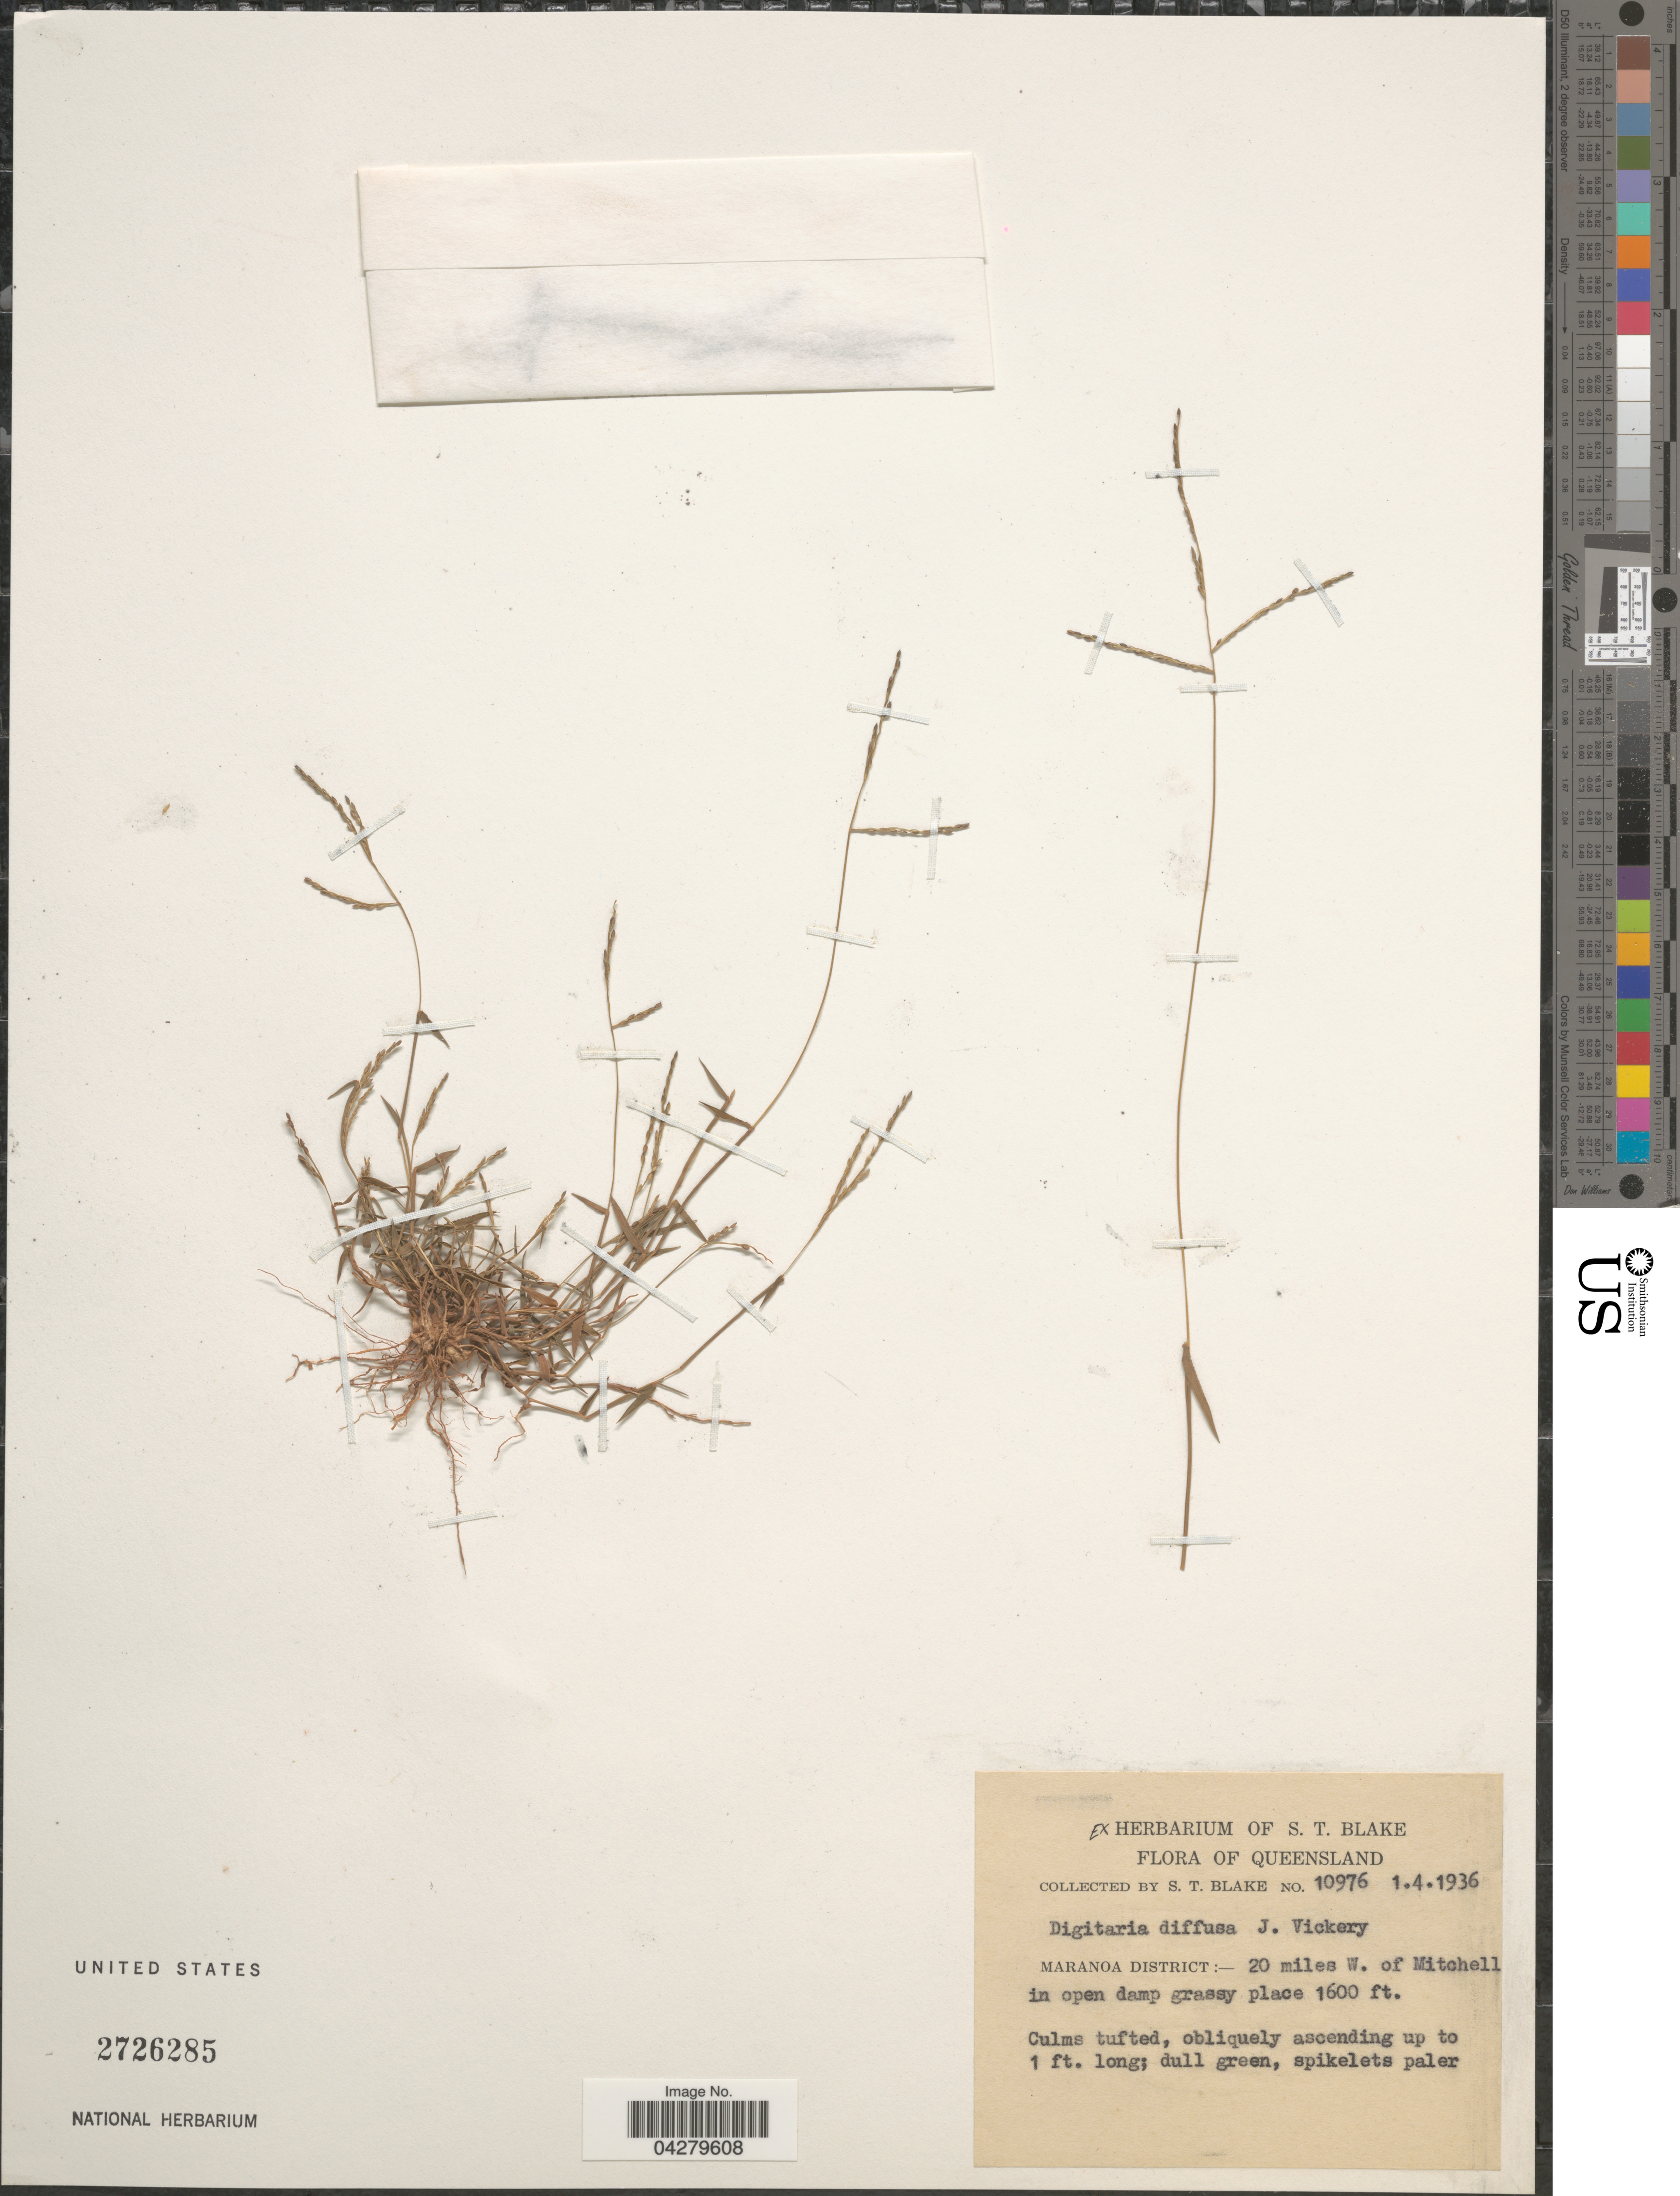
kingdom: Plantae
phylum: Tracheophyta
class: Liliopsida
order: Poales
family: Poaceae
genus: Digitaria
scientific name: Digitaria diffusa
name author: Vickery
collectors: S. T. Blake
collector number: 10976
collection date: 1936-04-01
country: Australia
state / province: Queensland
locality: Maranoa District: - 20 miles W. of Mitchell in open damp grassy place.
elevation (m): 488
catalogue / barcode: US 2726285